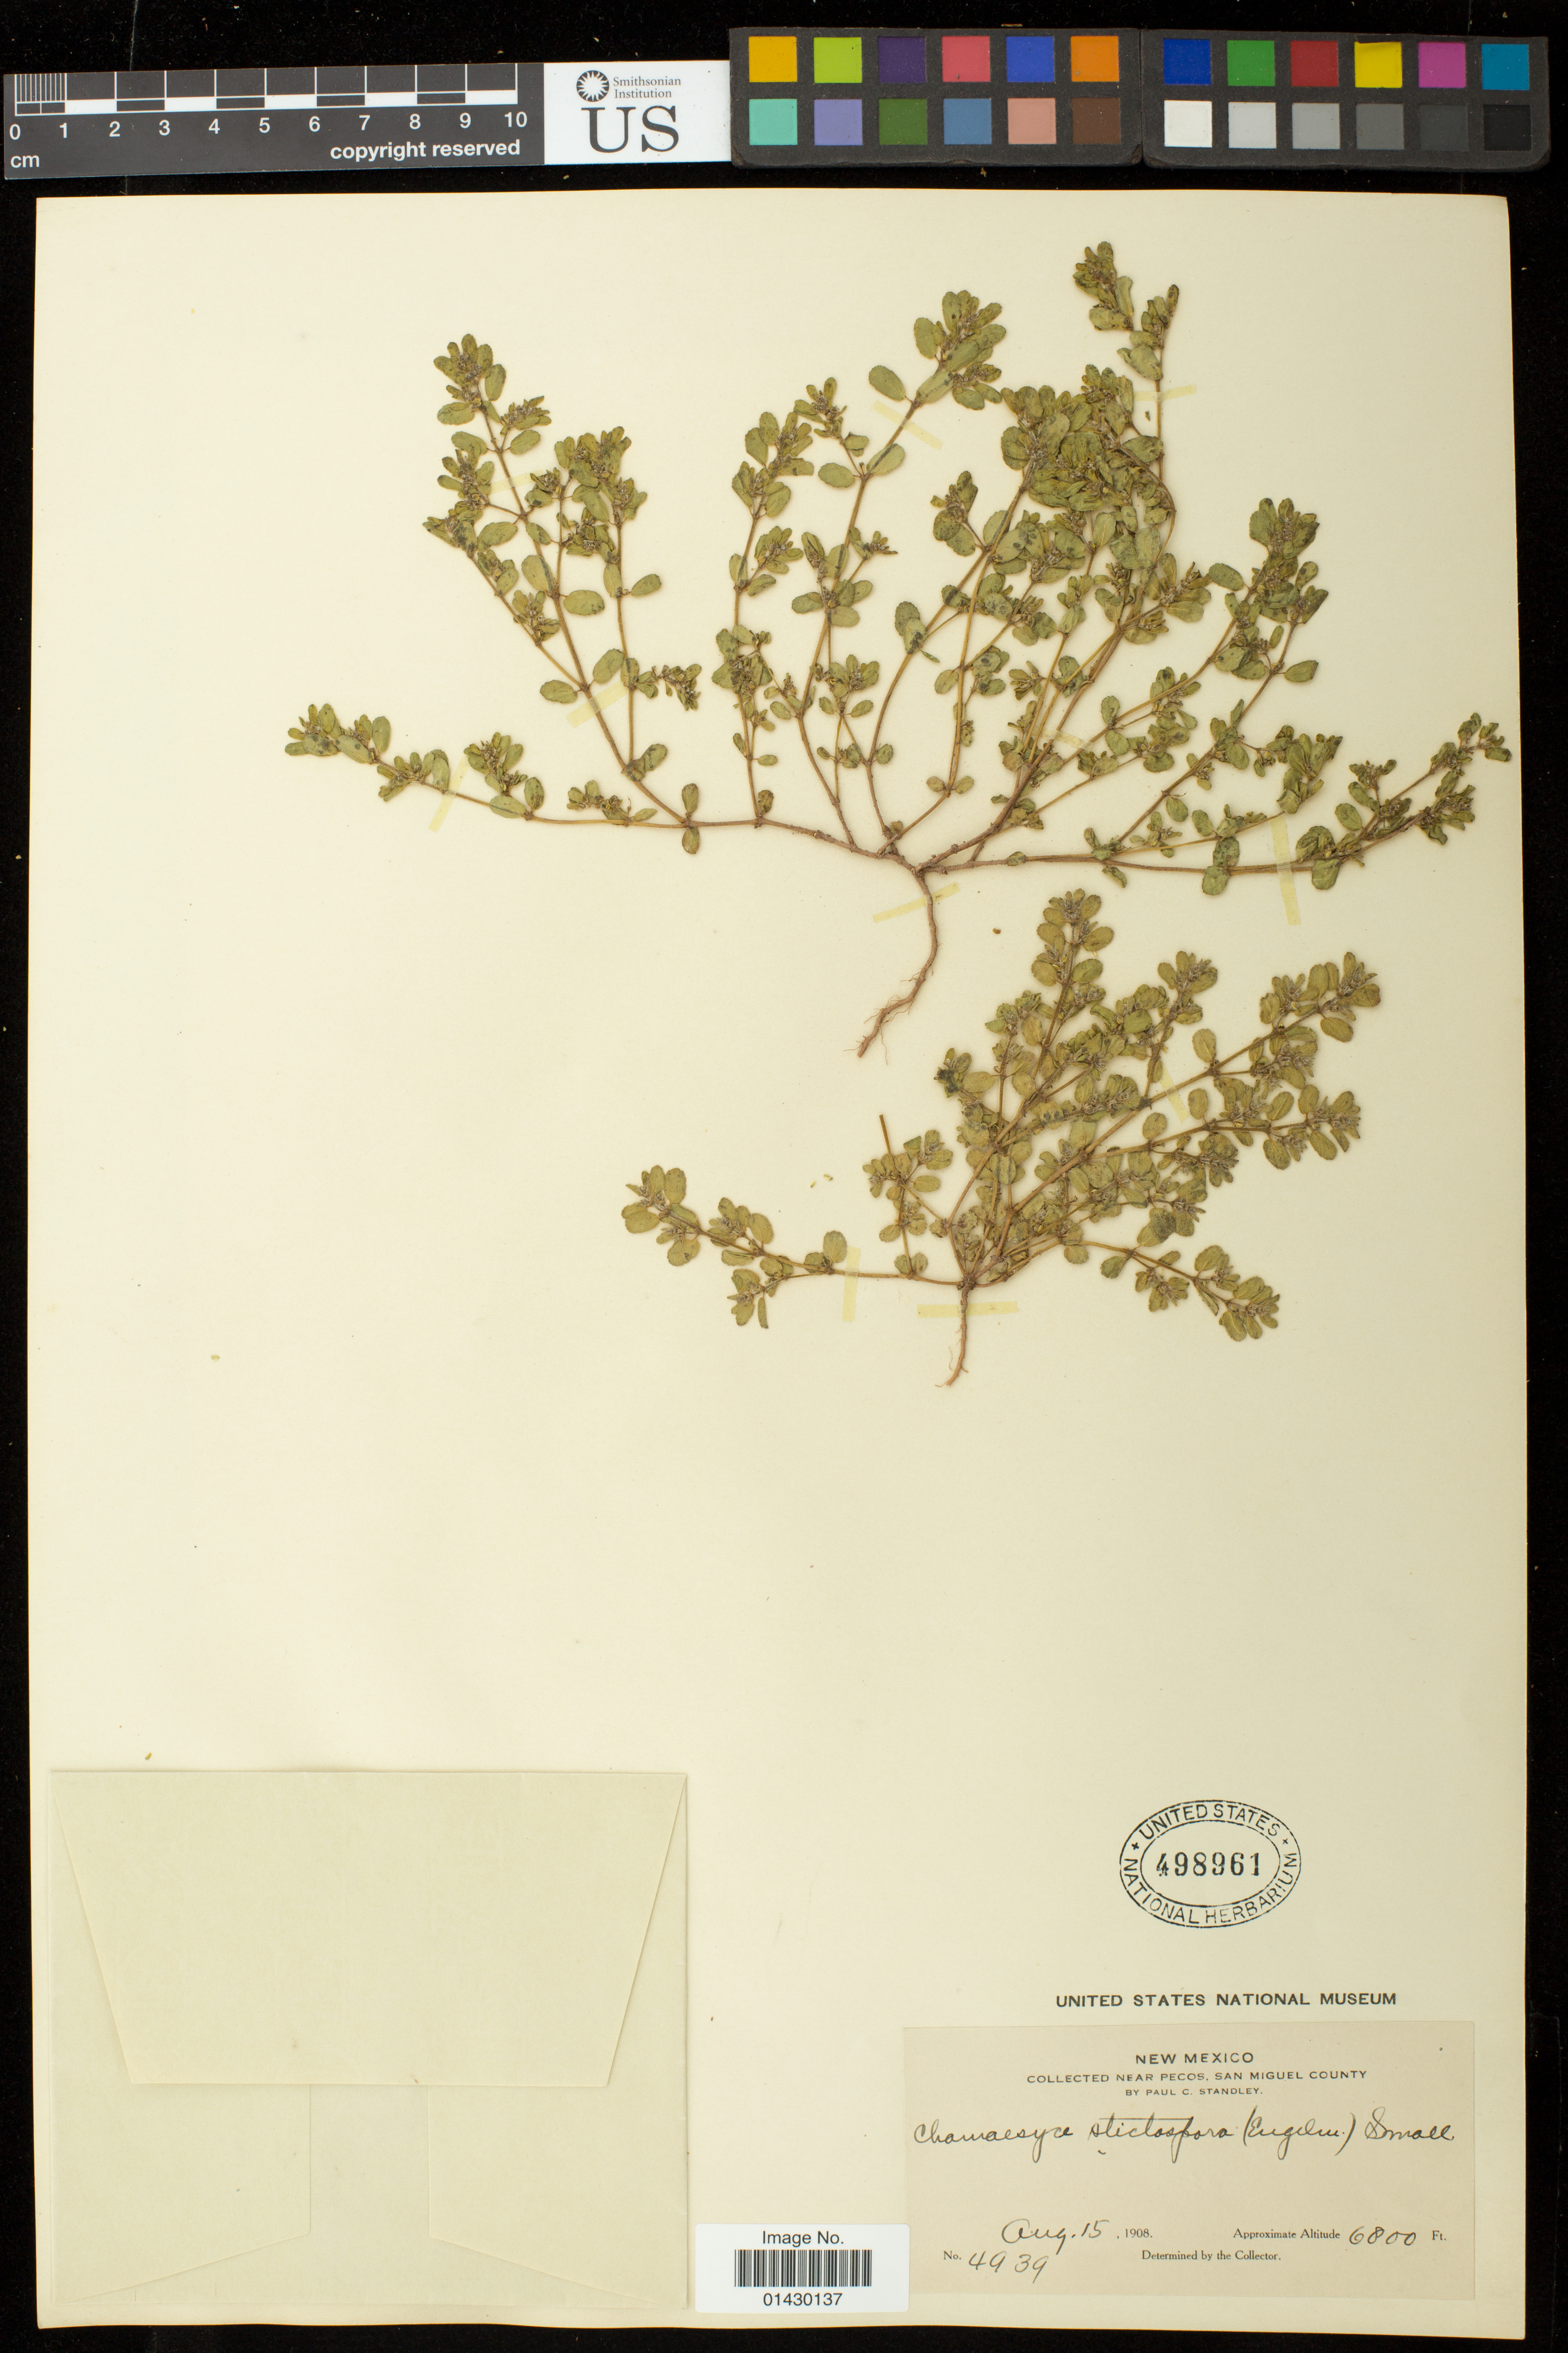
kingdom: Plantae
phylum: Tracheophyta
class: Magnoliopsida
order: Malpighiales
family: Euphorbiaceae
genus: Euphorbia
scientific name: Euphorbia stictospora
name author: Engelm.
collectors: P. C. Standley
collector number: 4939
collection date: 1908-08-15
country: United States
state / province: New Mexico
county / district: San Miguel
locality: Near Pecos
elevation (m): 2073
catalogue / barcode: US 498961